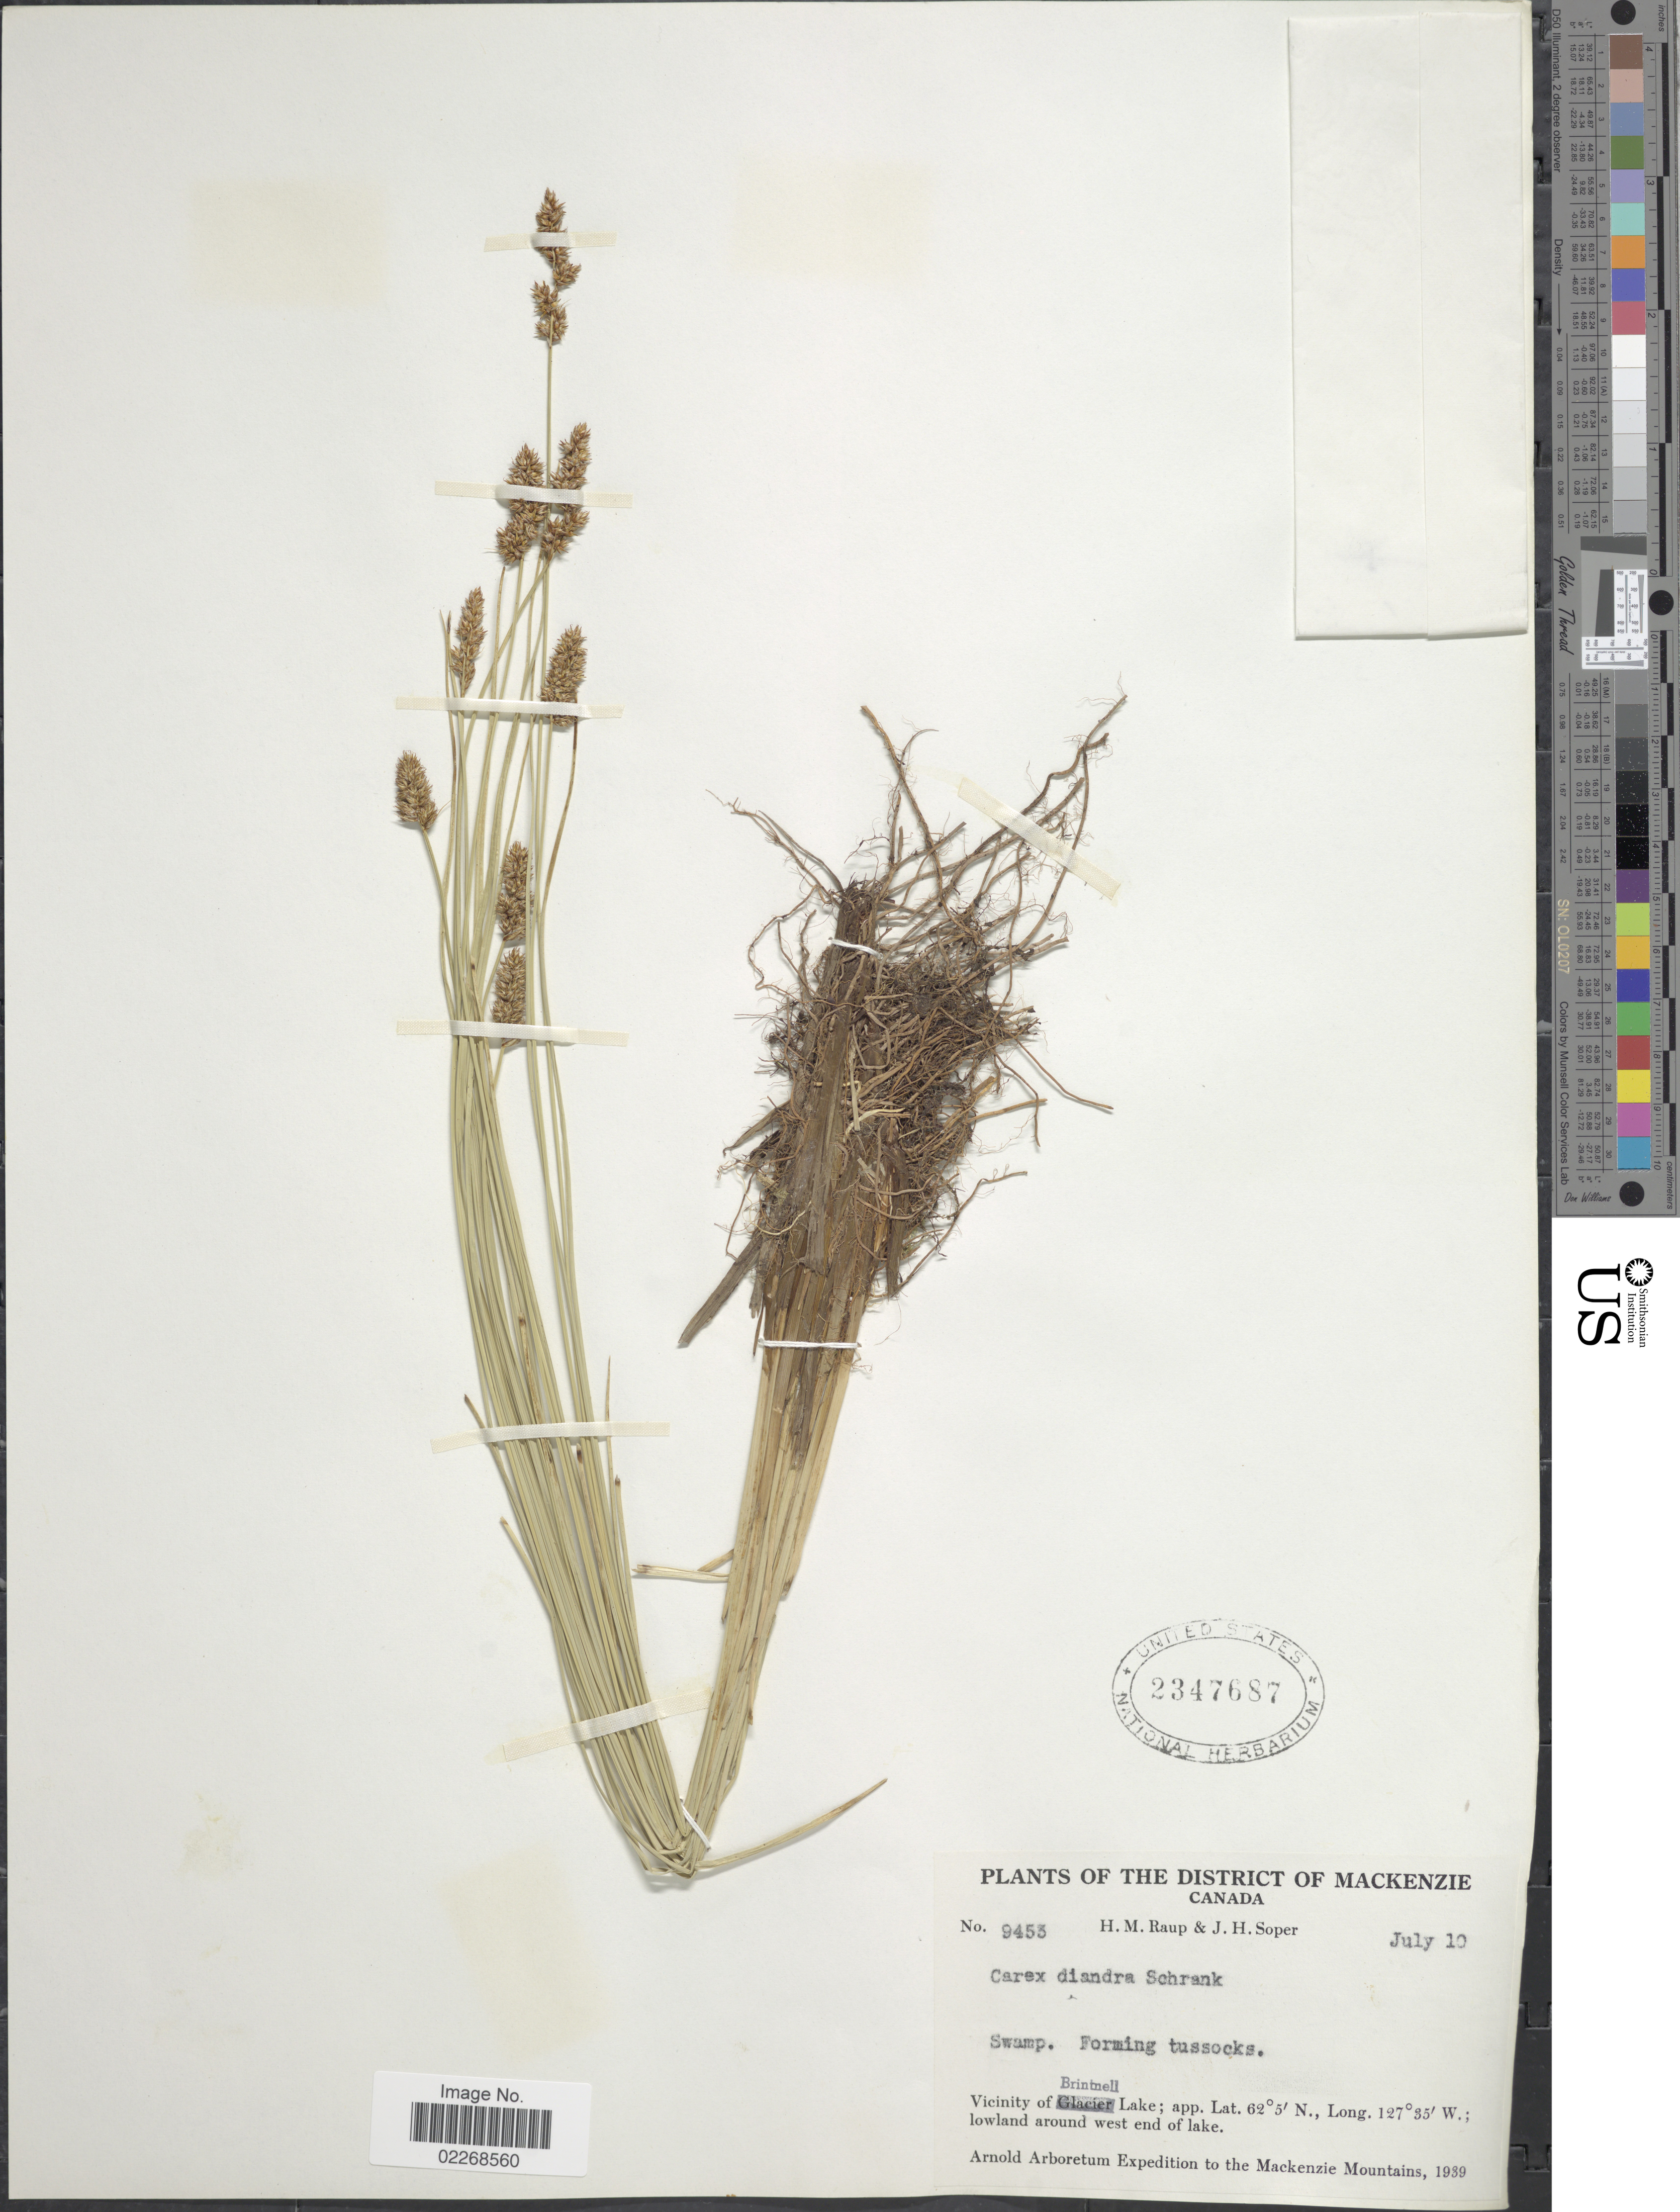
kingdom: Plantae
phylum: Tracheophyta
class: Liliopsida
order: Poales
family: Cyperaceae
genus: Carex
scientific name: Carex diandra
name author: Schrank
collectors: H. Raup & J. H. Soper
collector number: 9453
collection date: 1939-07-10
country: Canada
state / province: British Columbia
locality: District of Mackenzie, swamp, vicinity of Brintbell Lake, lowland around west end of lake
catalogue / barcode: US 2347687